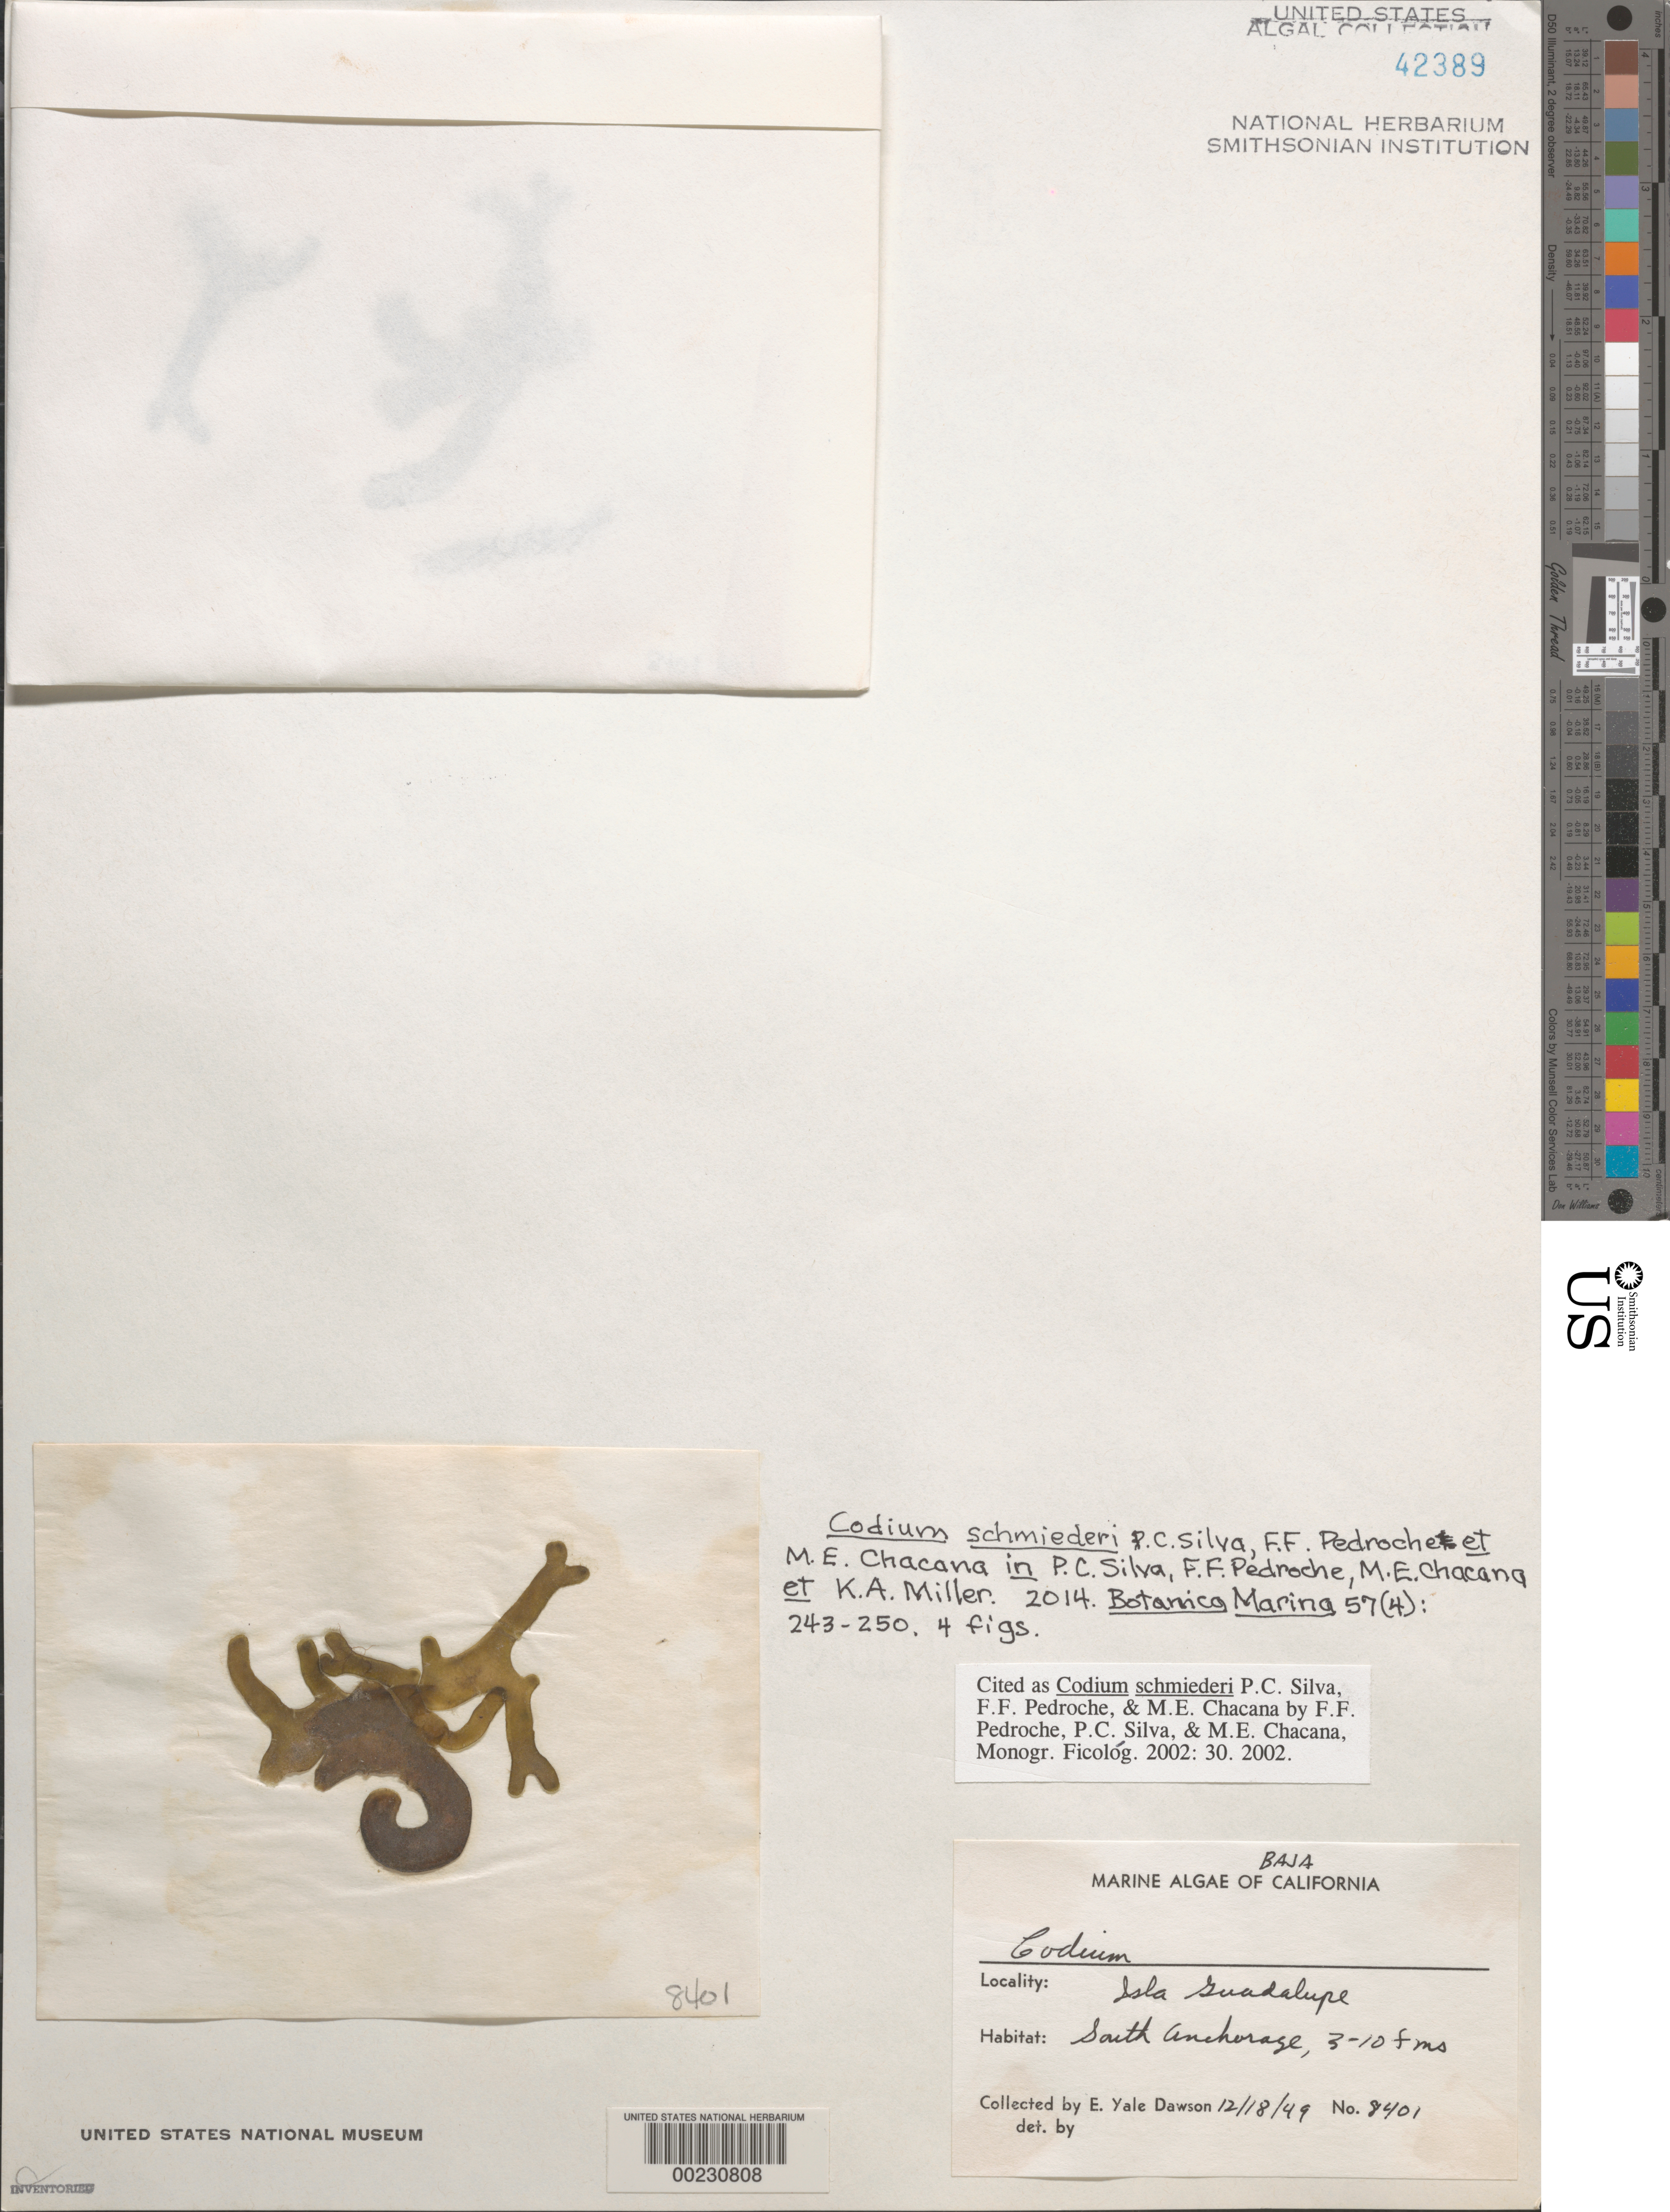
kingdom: Plantae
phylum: Chlorophyta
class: Ulvophyceae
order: Bryopsidales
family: Codiaceae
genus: Codium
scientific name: Codium schmiederi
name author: P.C. Silva et al. in P.C. Silva et al.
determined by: Silva, P. C.; Pedroche, F. F.; Chacana, M. E.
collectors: E. Y. Dawson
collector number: EYD 8401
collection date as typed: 18 Dec 1949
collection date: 1949-12-18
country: Mexico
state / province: Baja California Norte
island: Isla Guadalupe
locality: South Anchorage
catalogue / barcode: US 42389